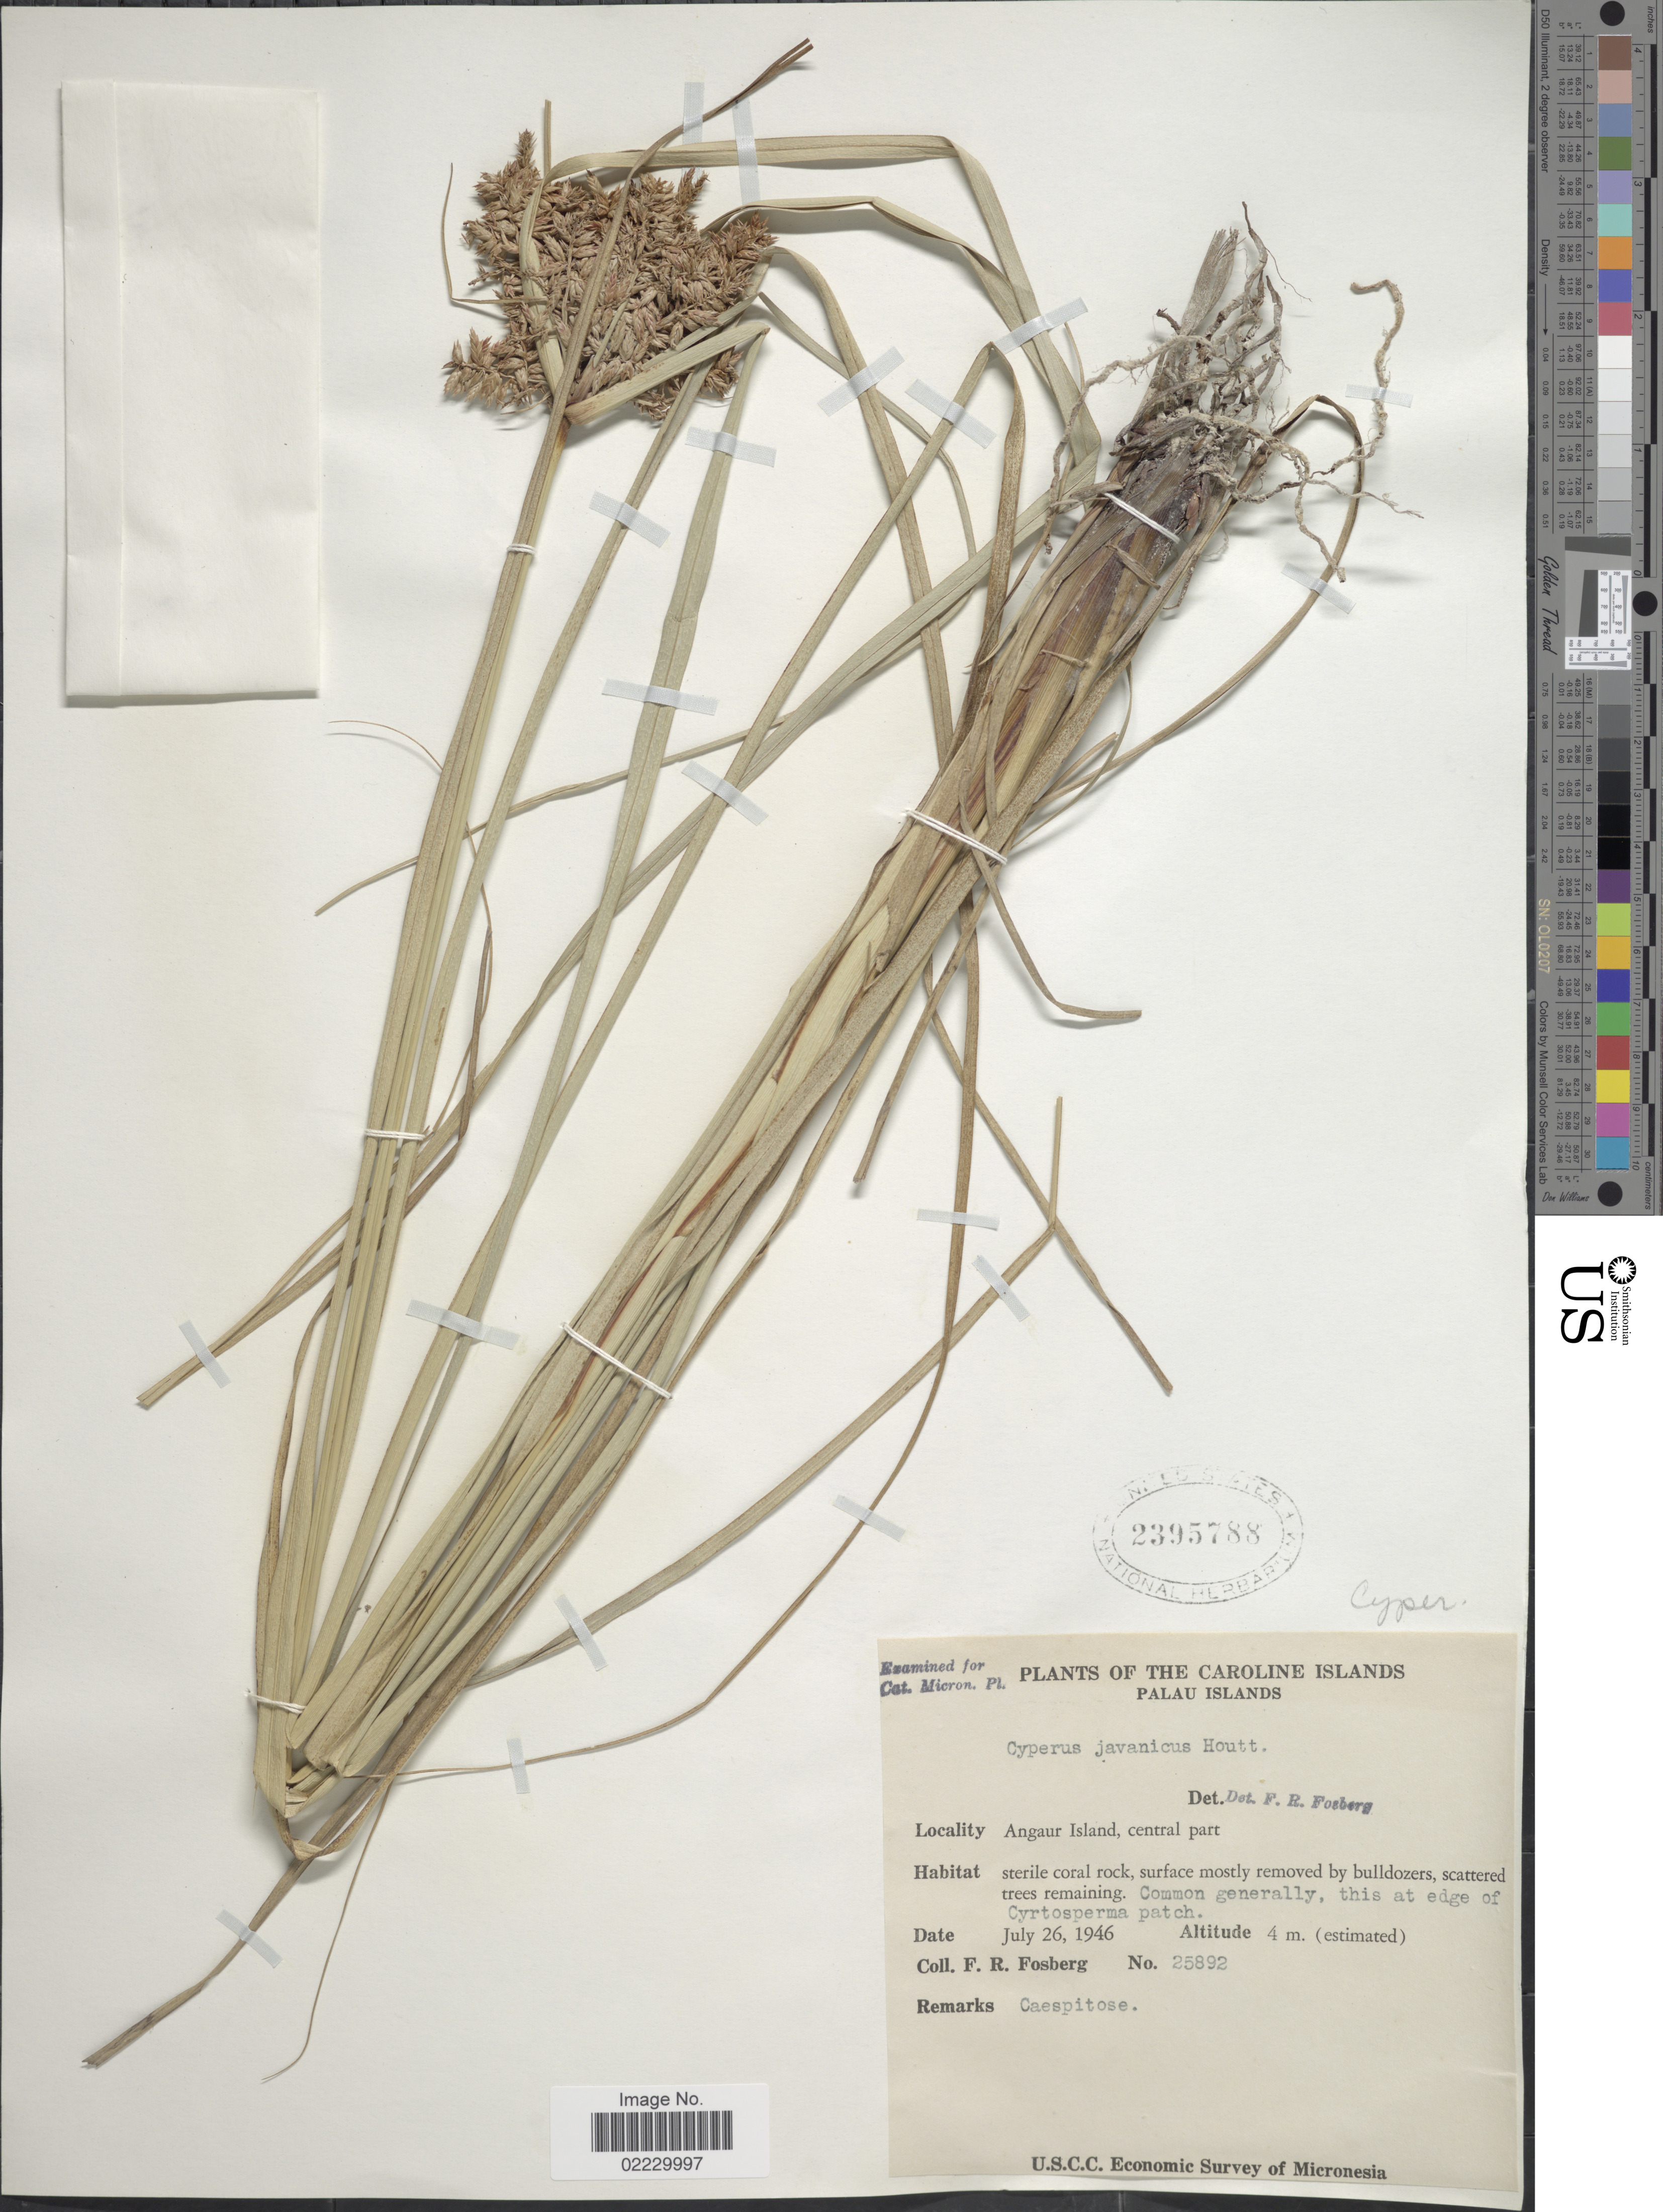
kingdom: Plantae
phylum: Tracheophyta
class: Liliopsida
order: Poales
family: Cyperaceae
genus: Cyperus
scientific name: Cyperus javanicus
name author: Houtt.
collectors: F. R. Fosberg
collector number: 25892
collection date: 1946-07-26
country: Palau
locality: The Caroline Islands. Angaur Island. central part, Palau Islands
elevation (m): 4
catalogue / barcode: US 2395788